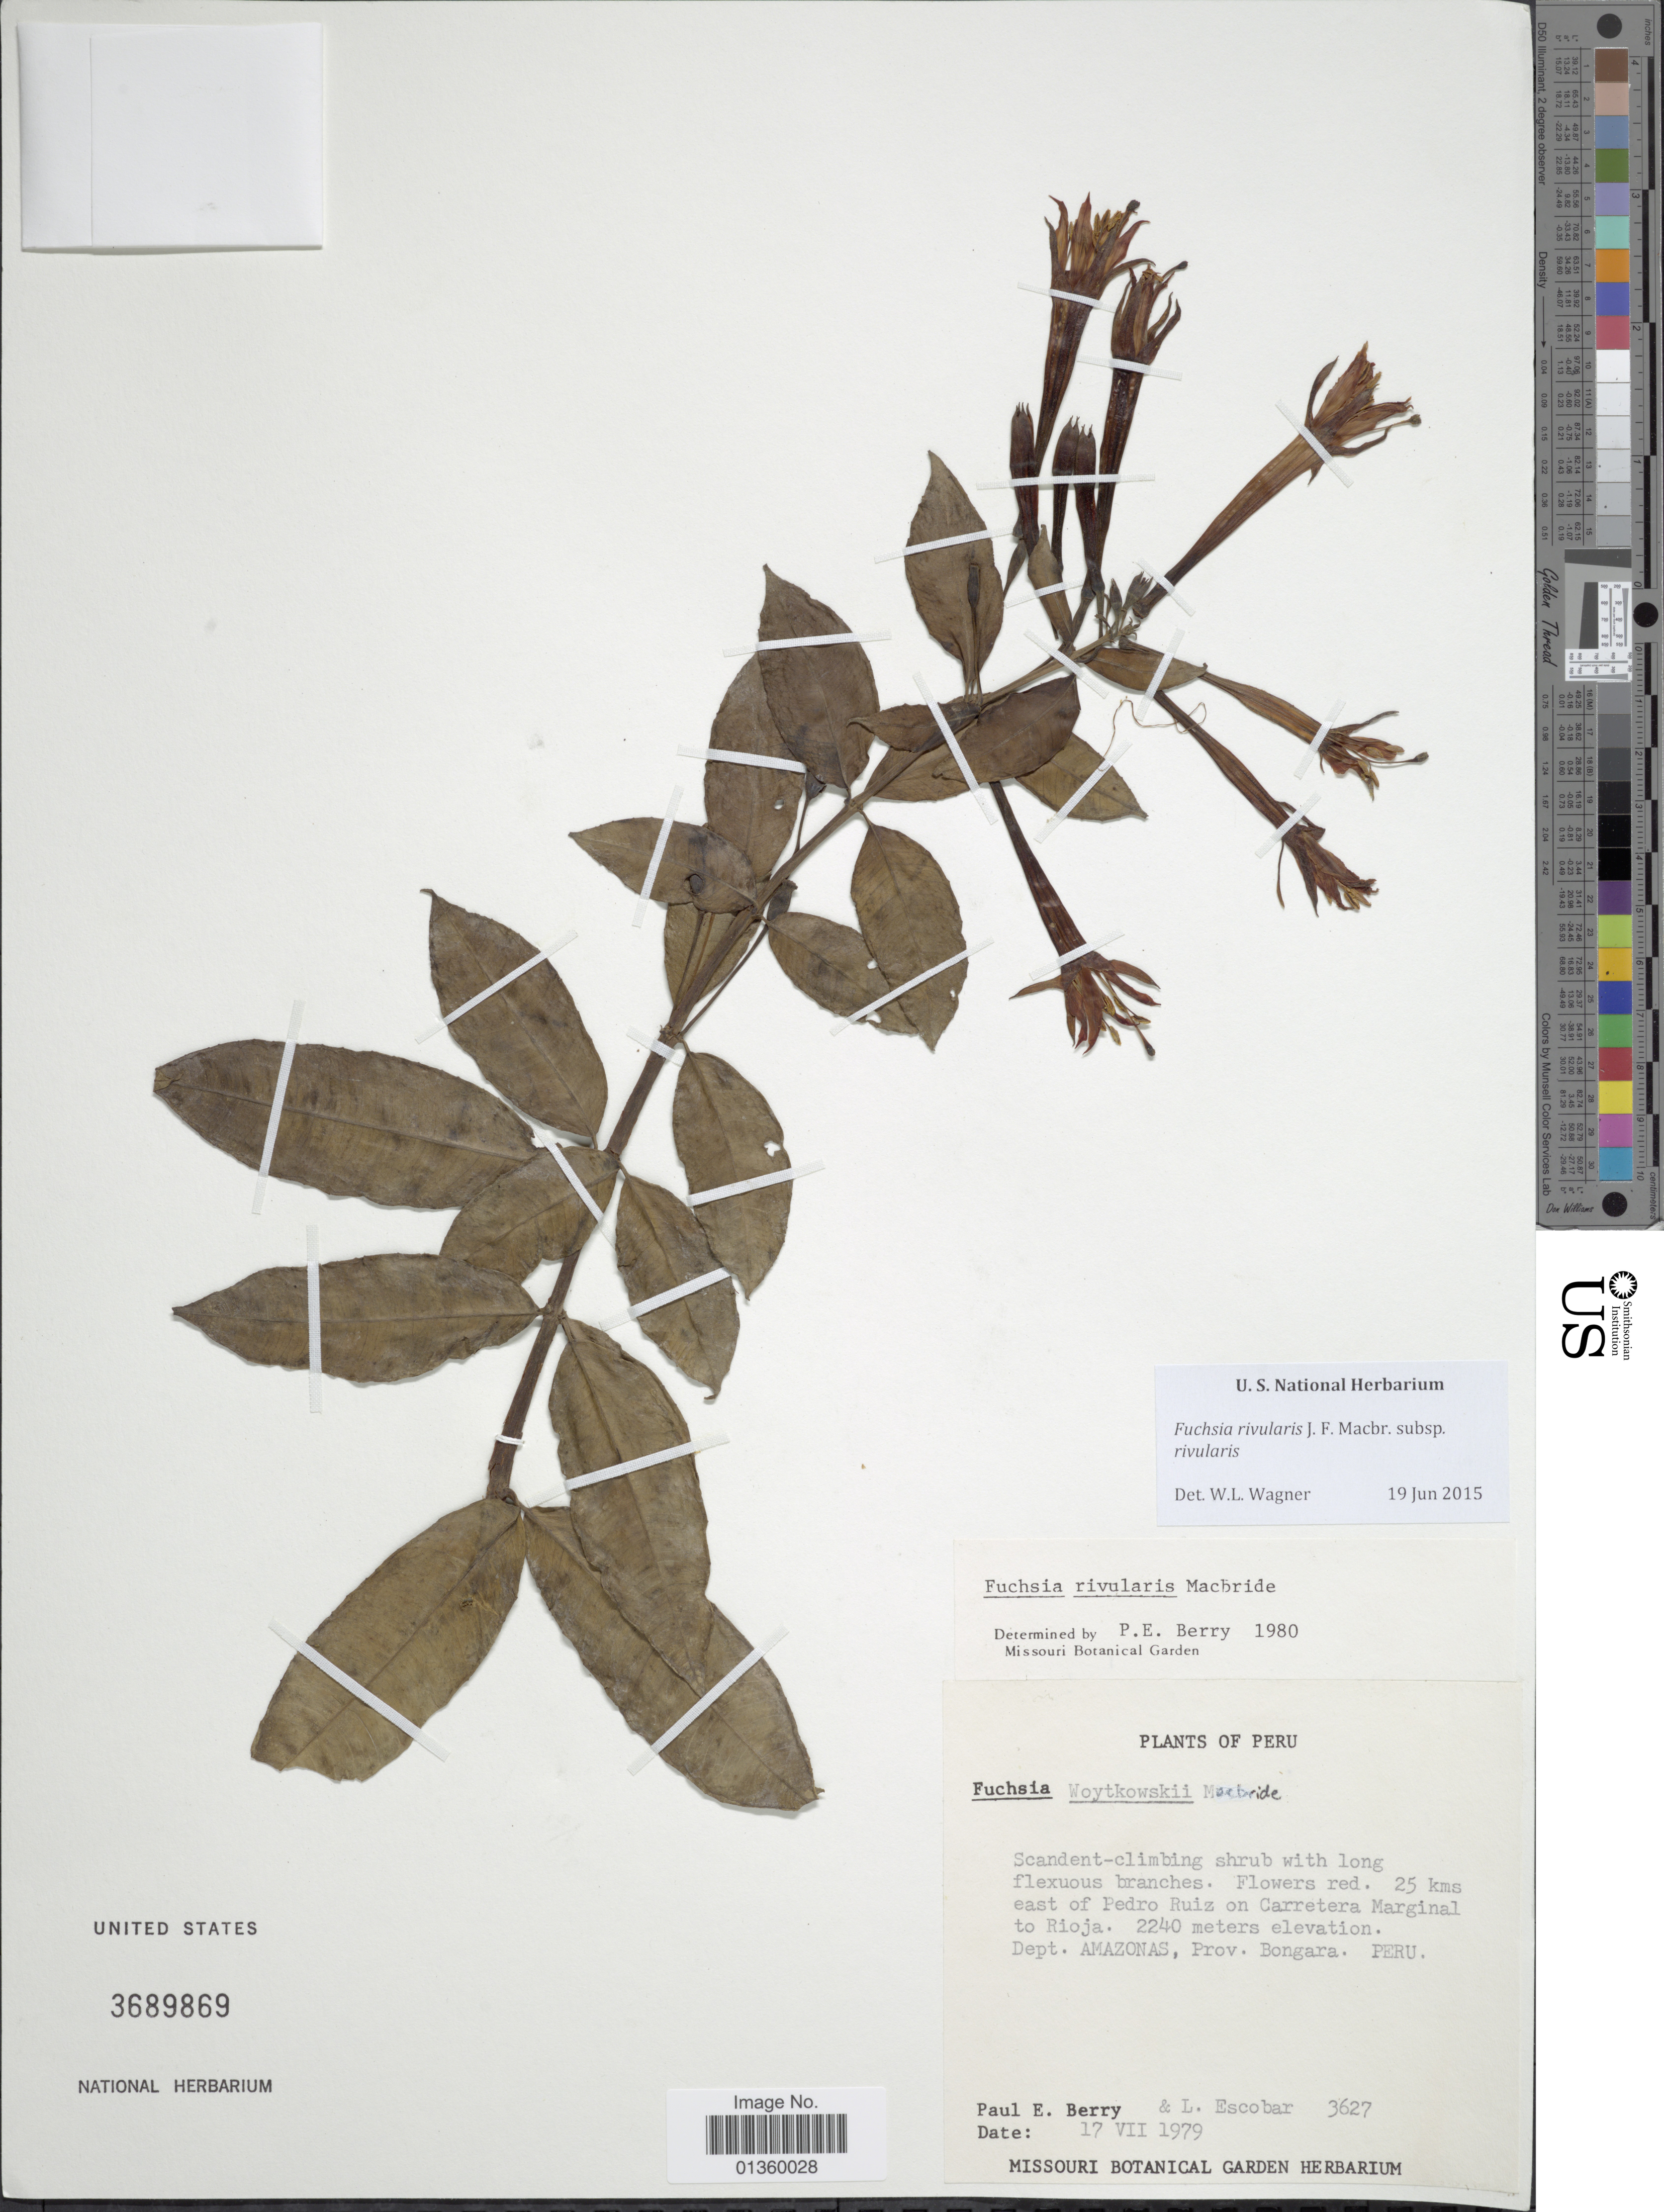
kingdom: Plantae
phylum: Tracheophyta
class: Magnoliopsida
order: Myrtales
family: Onagraceae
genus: Fuchsia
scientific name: Fuchsia rivularis subsp. rivularis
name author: J.F. Macbr.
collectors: P. E. Berry & L. Escobar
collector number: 3627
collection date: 1979-07-17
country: Peru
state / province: Amazonas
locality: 25 kms east of Pedro Ruiz on Carretera Marginal to Rioja, Prov. Bongara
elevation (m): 2240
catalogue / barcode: US 3689869